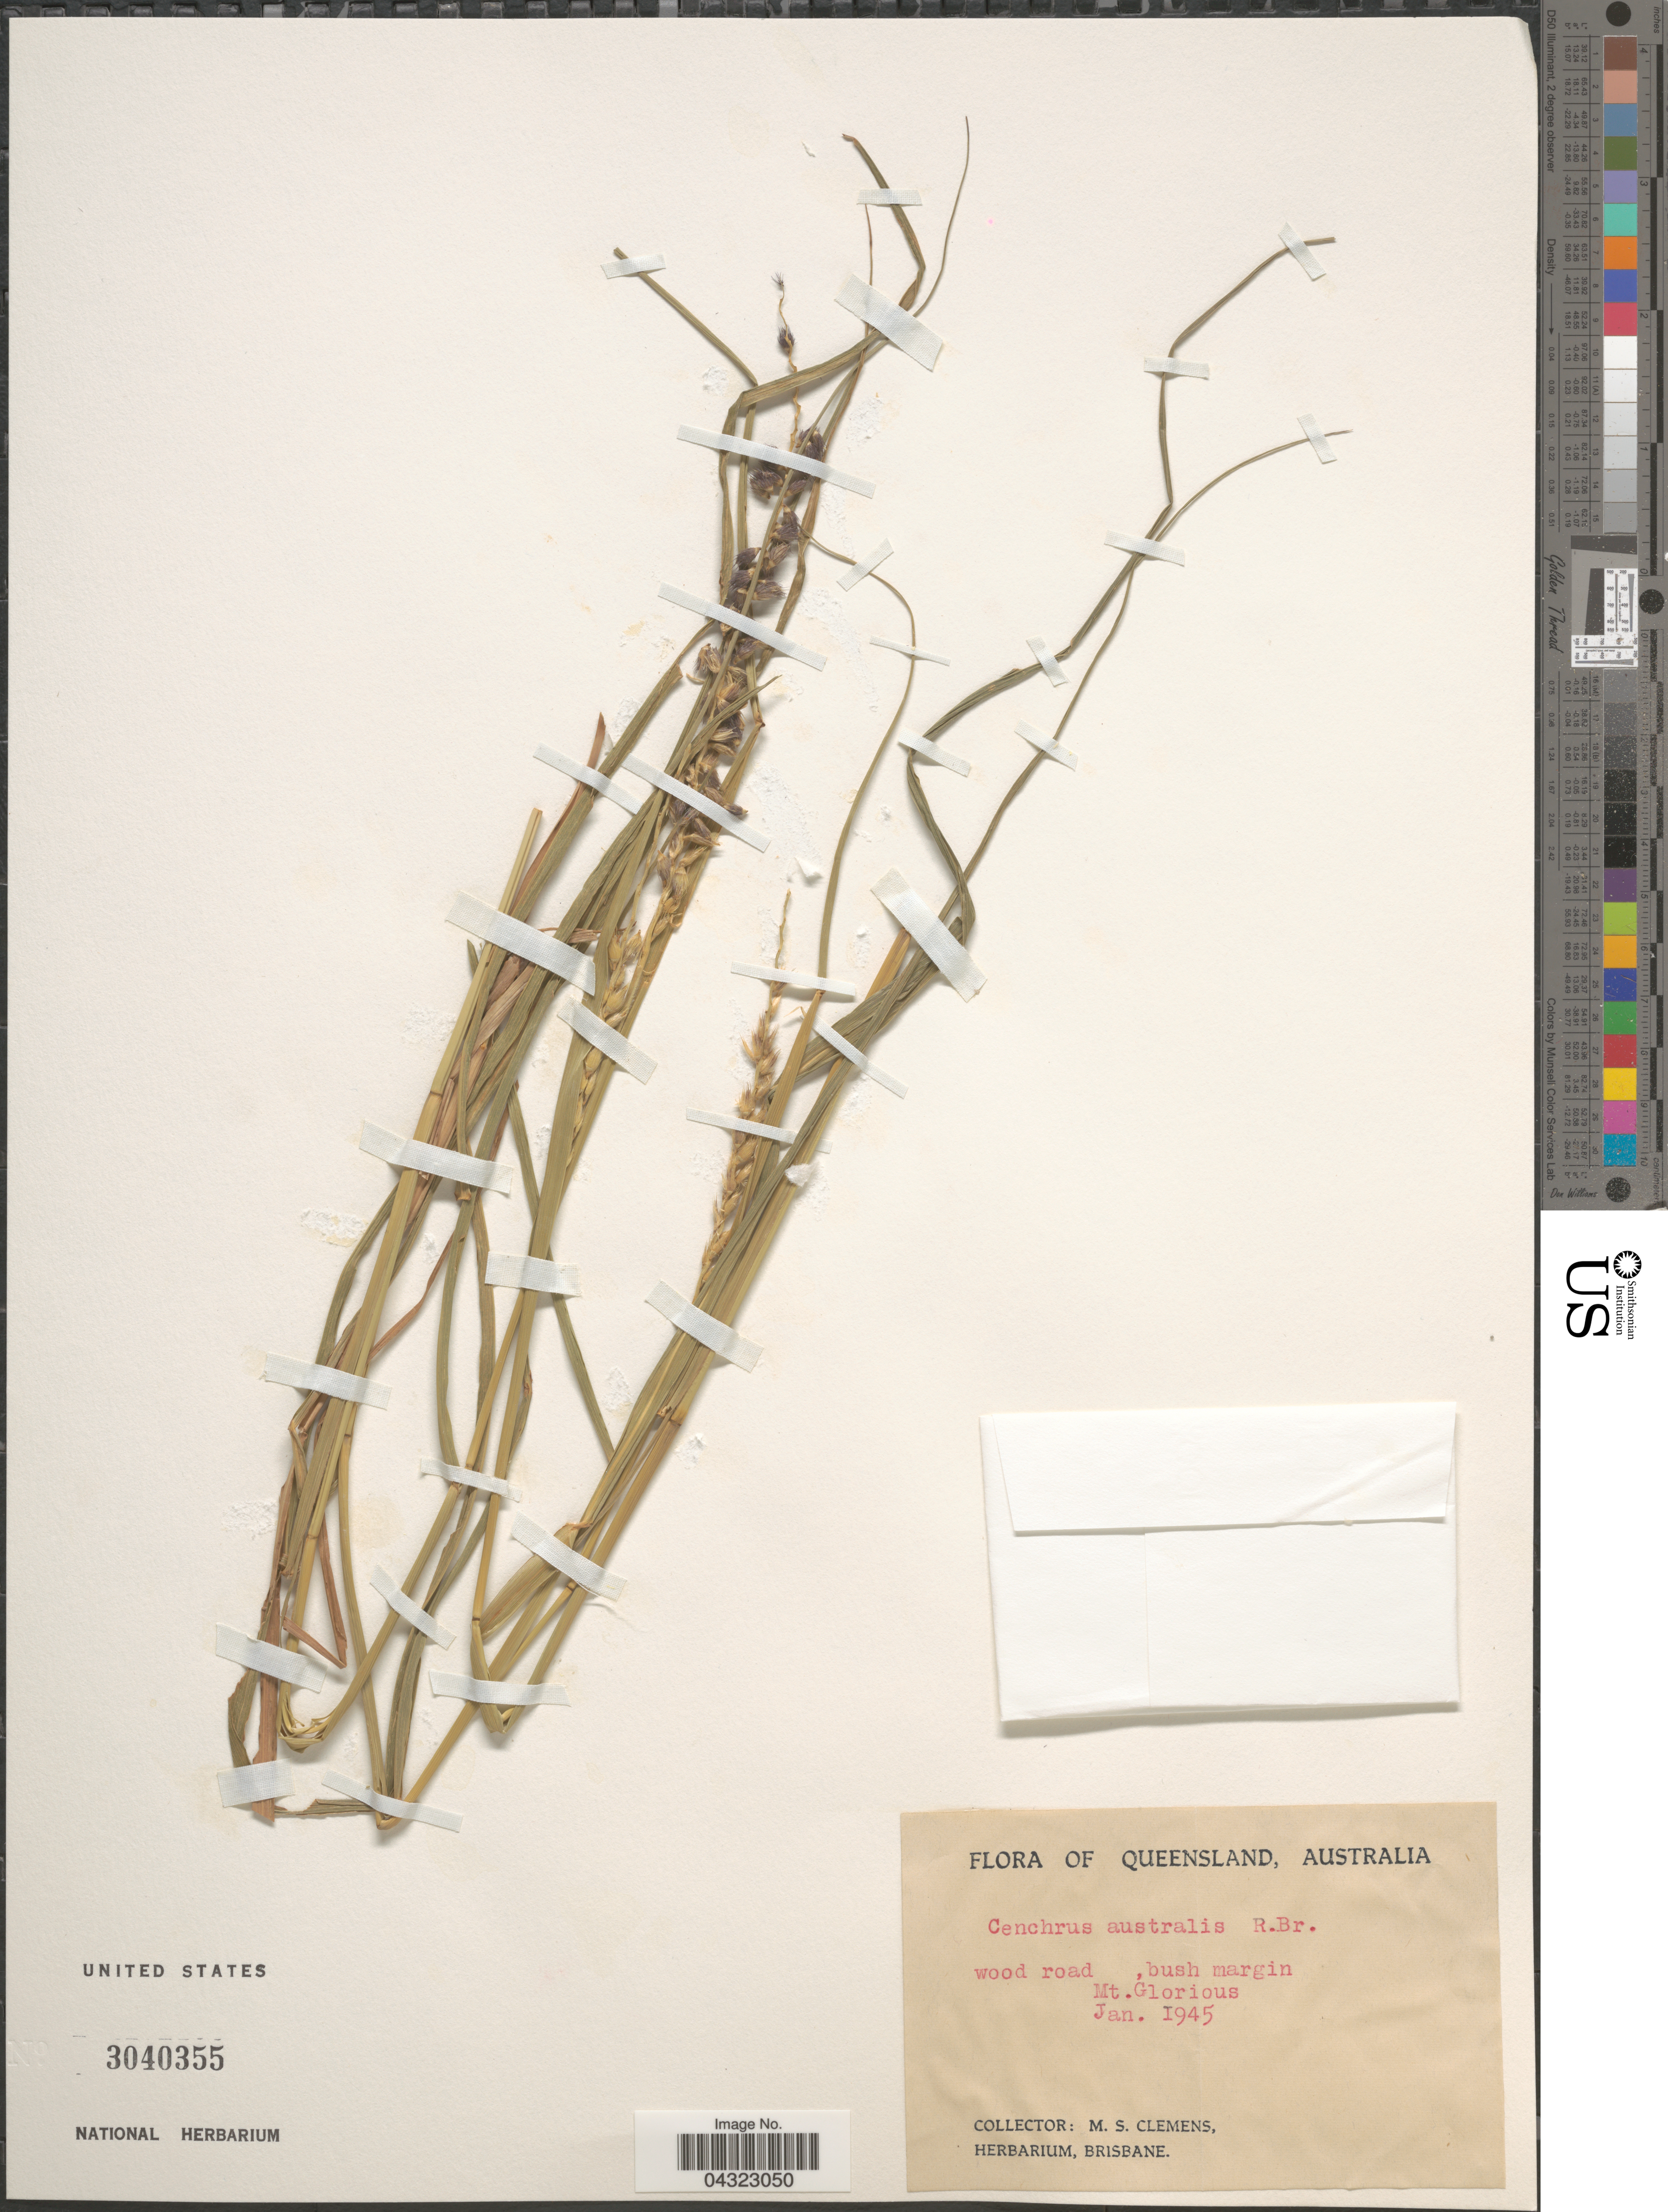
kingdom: Plantae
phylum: Tracheophyta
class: Liliopsida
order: Poales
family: Poaceae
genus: Cenchrus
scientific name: Cenchrus caliculatus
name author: Cav.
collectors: M. S. Clemens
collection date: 1945-01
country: Australia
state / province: Queensland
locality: Wood road, bush margin. Mt. Glorious.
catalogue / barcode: US 3040355